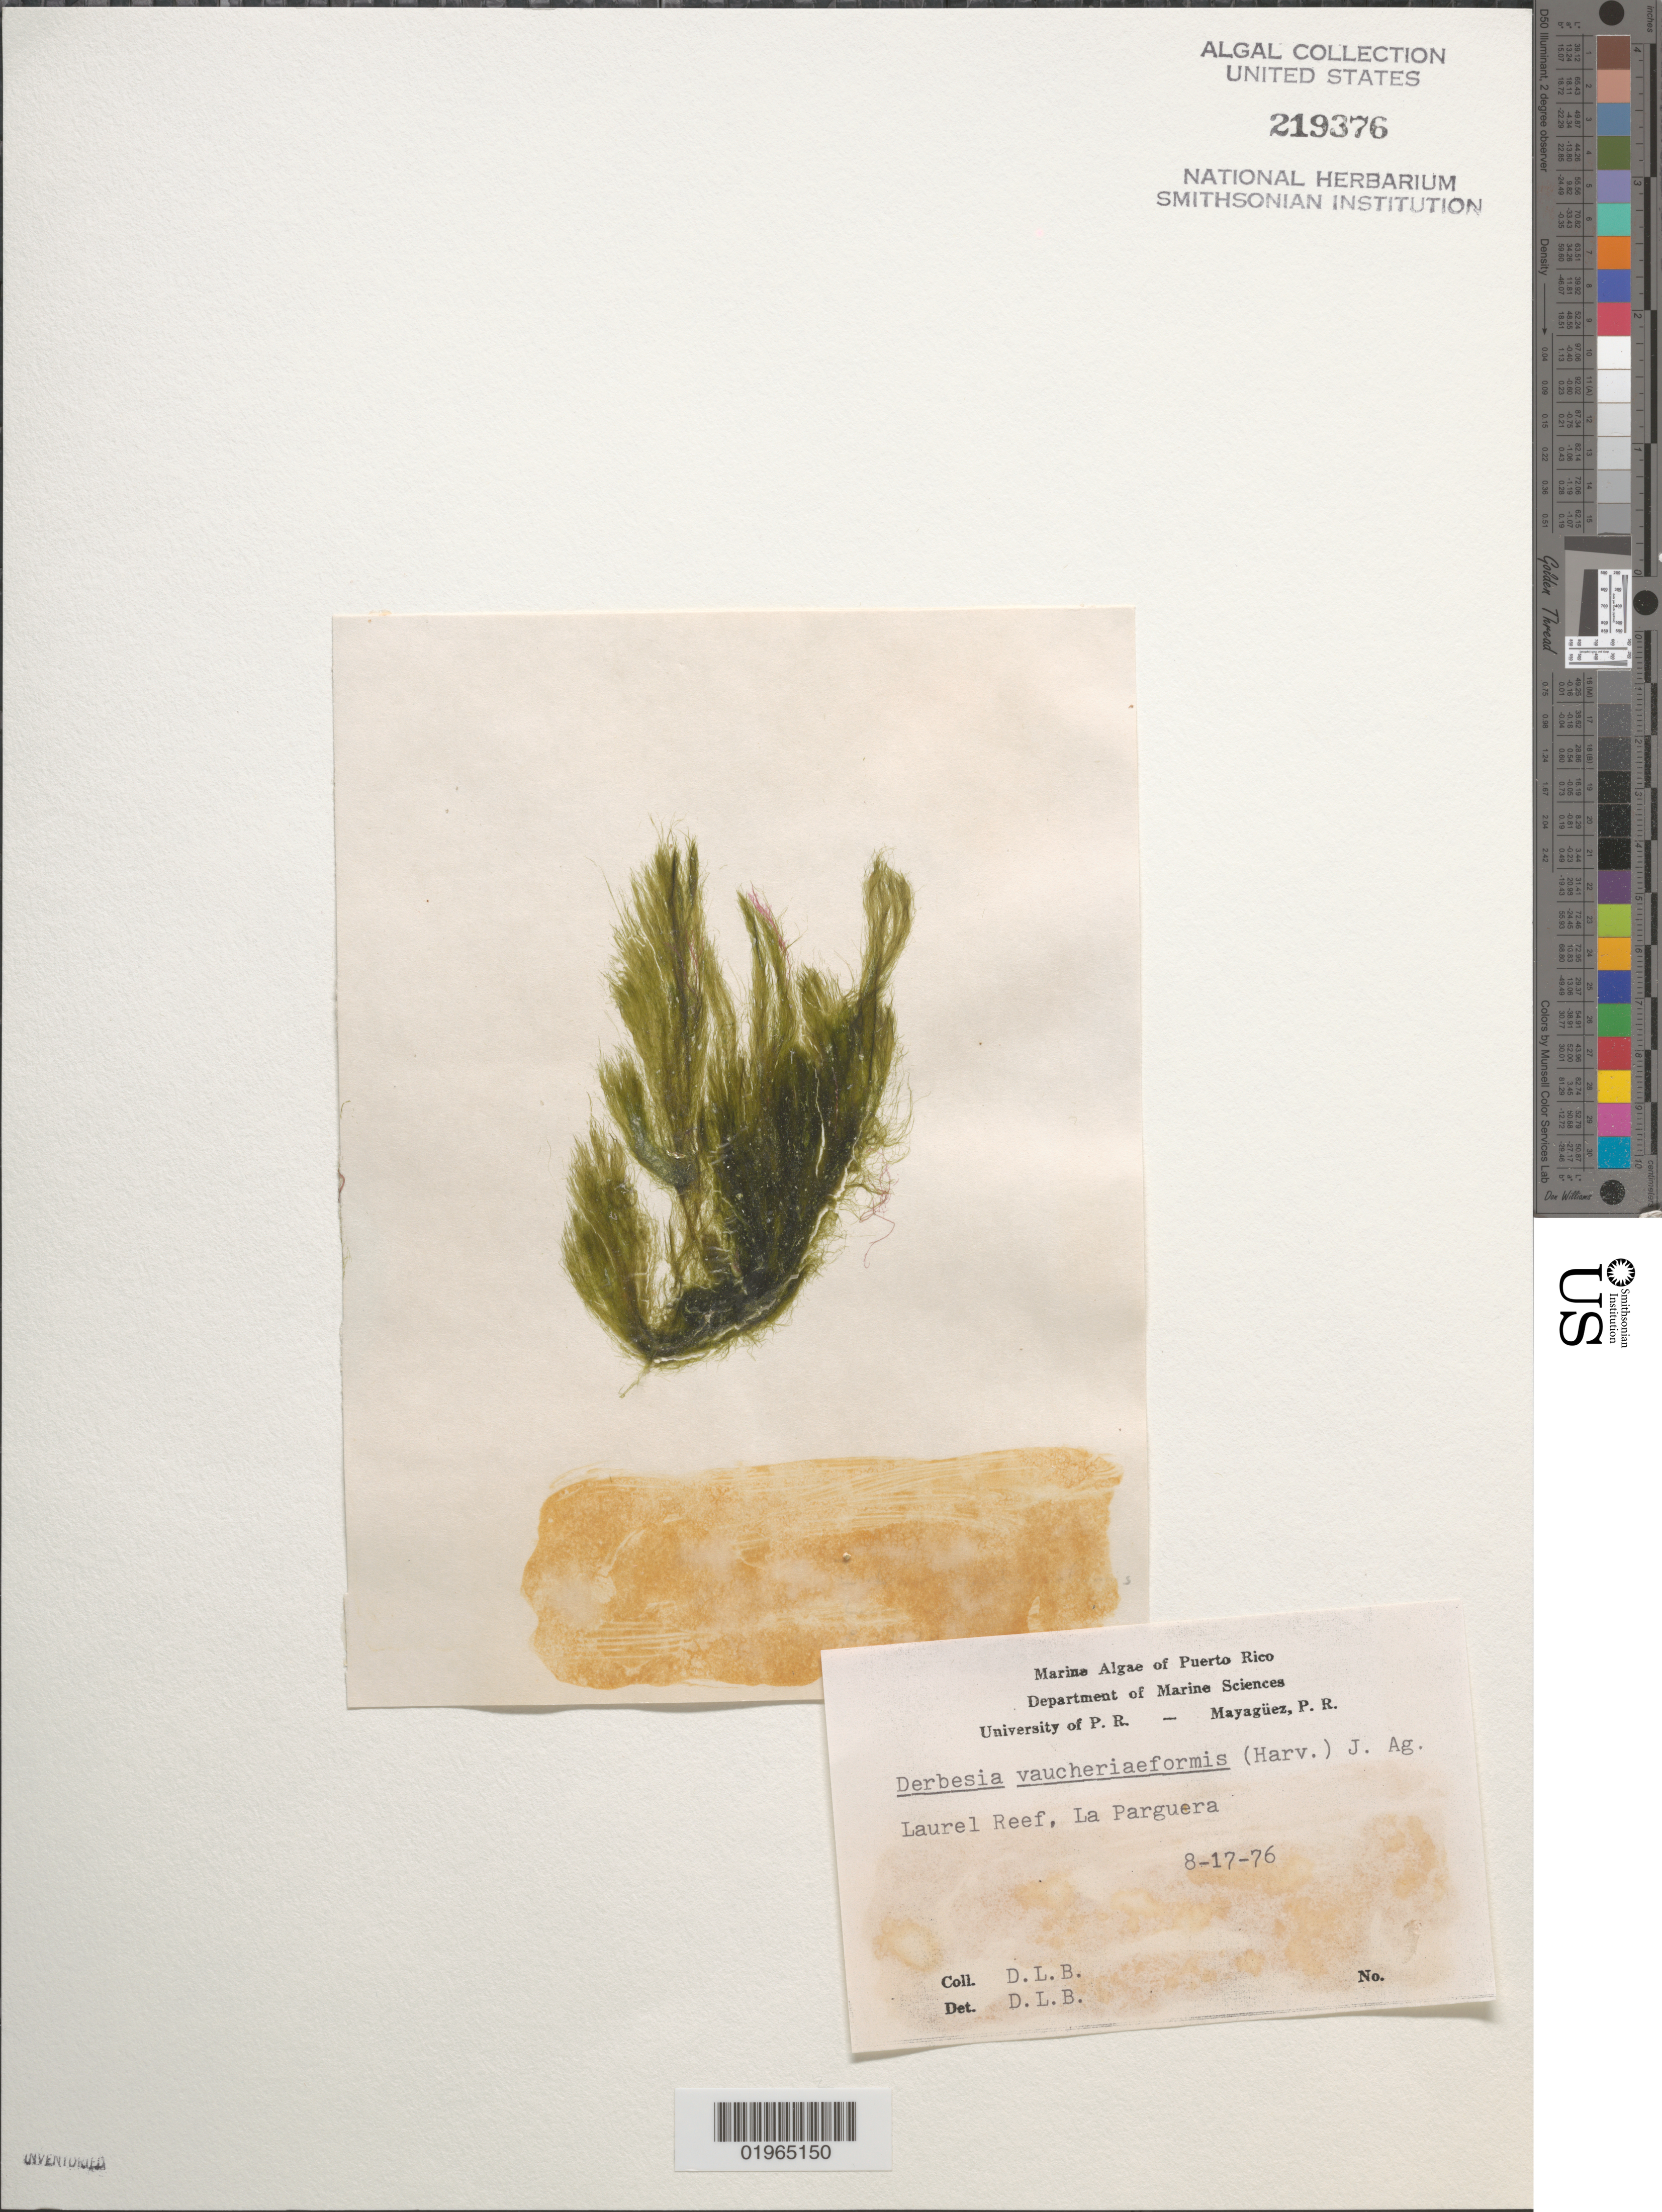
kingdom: Plantae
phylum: Chlorophyta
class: Ulvophyceae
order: Bryopsidales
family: Derbesiaceae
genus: Derbesia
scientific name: Derbesia vaucheriaeformis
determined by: Ballantine, D. L.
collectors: D.L. Ballantine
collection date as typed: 17 Aug 1976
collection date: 1976-08-17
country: Puerto Rico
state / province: Lajas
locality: La Parguera, Laurel Reef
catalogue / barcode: US 219376